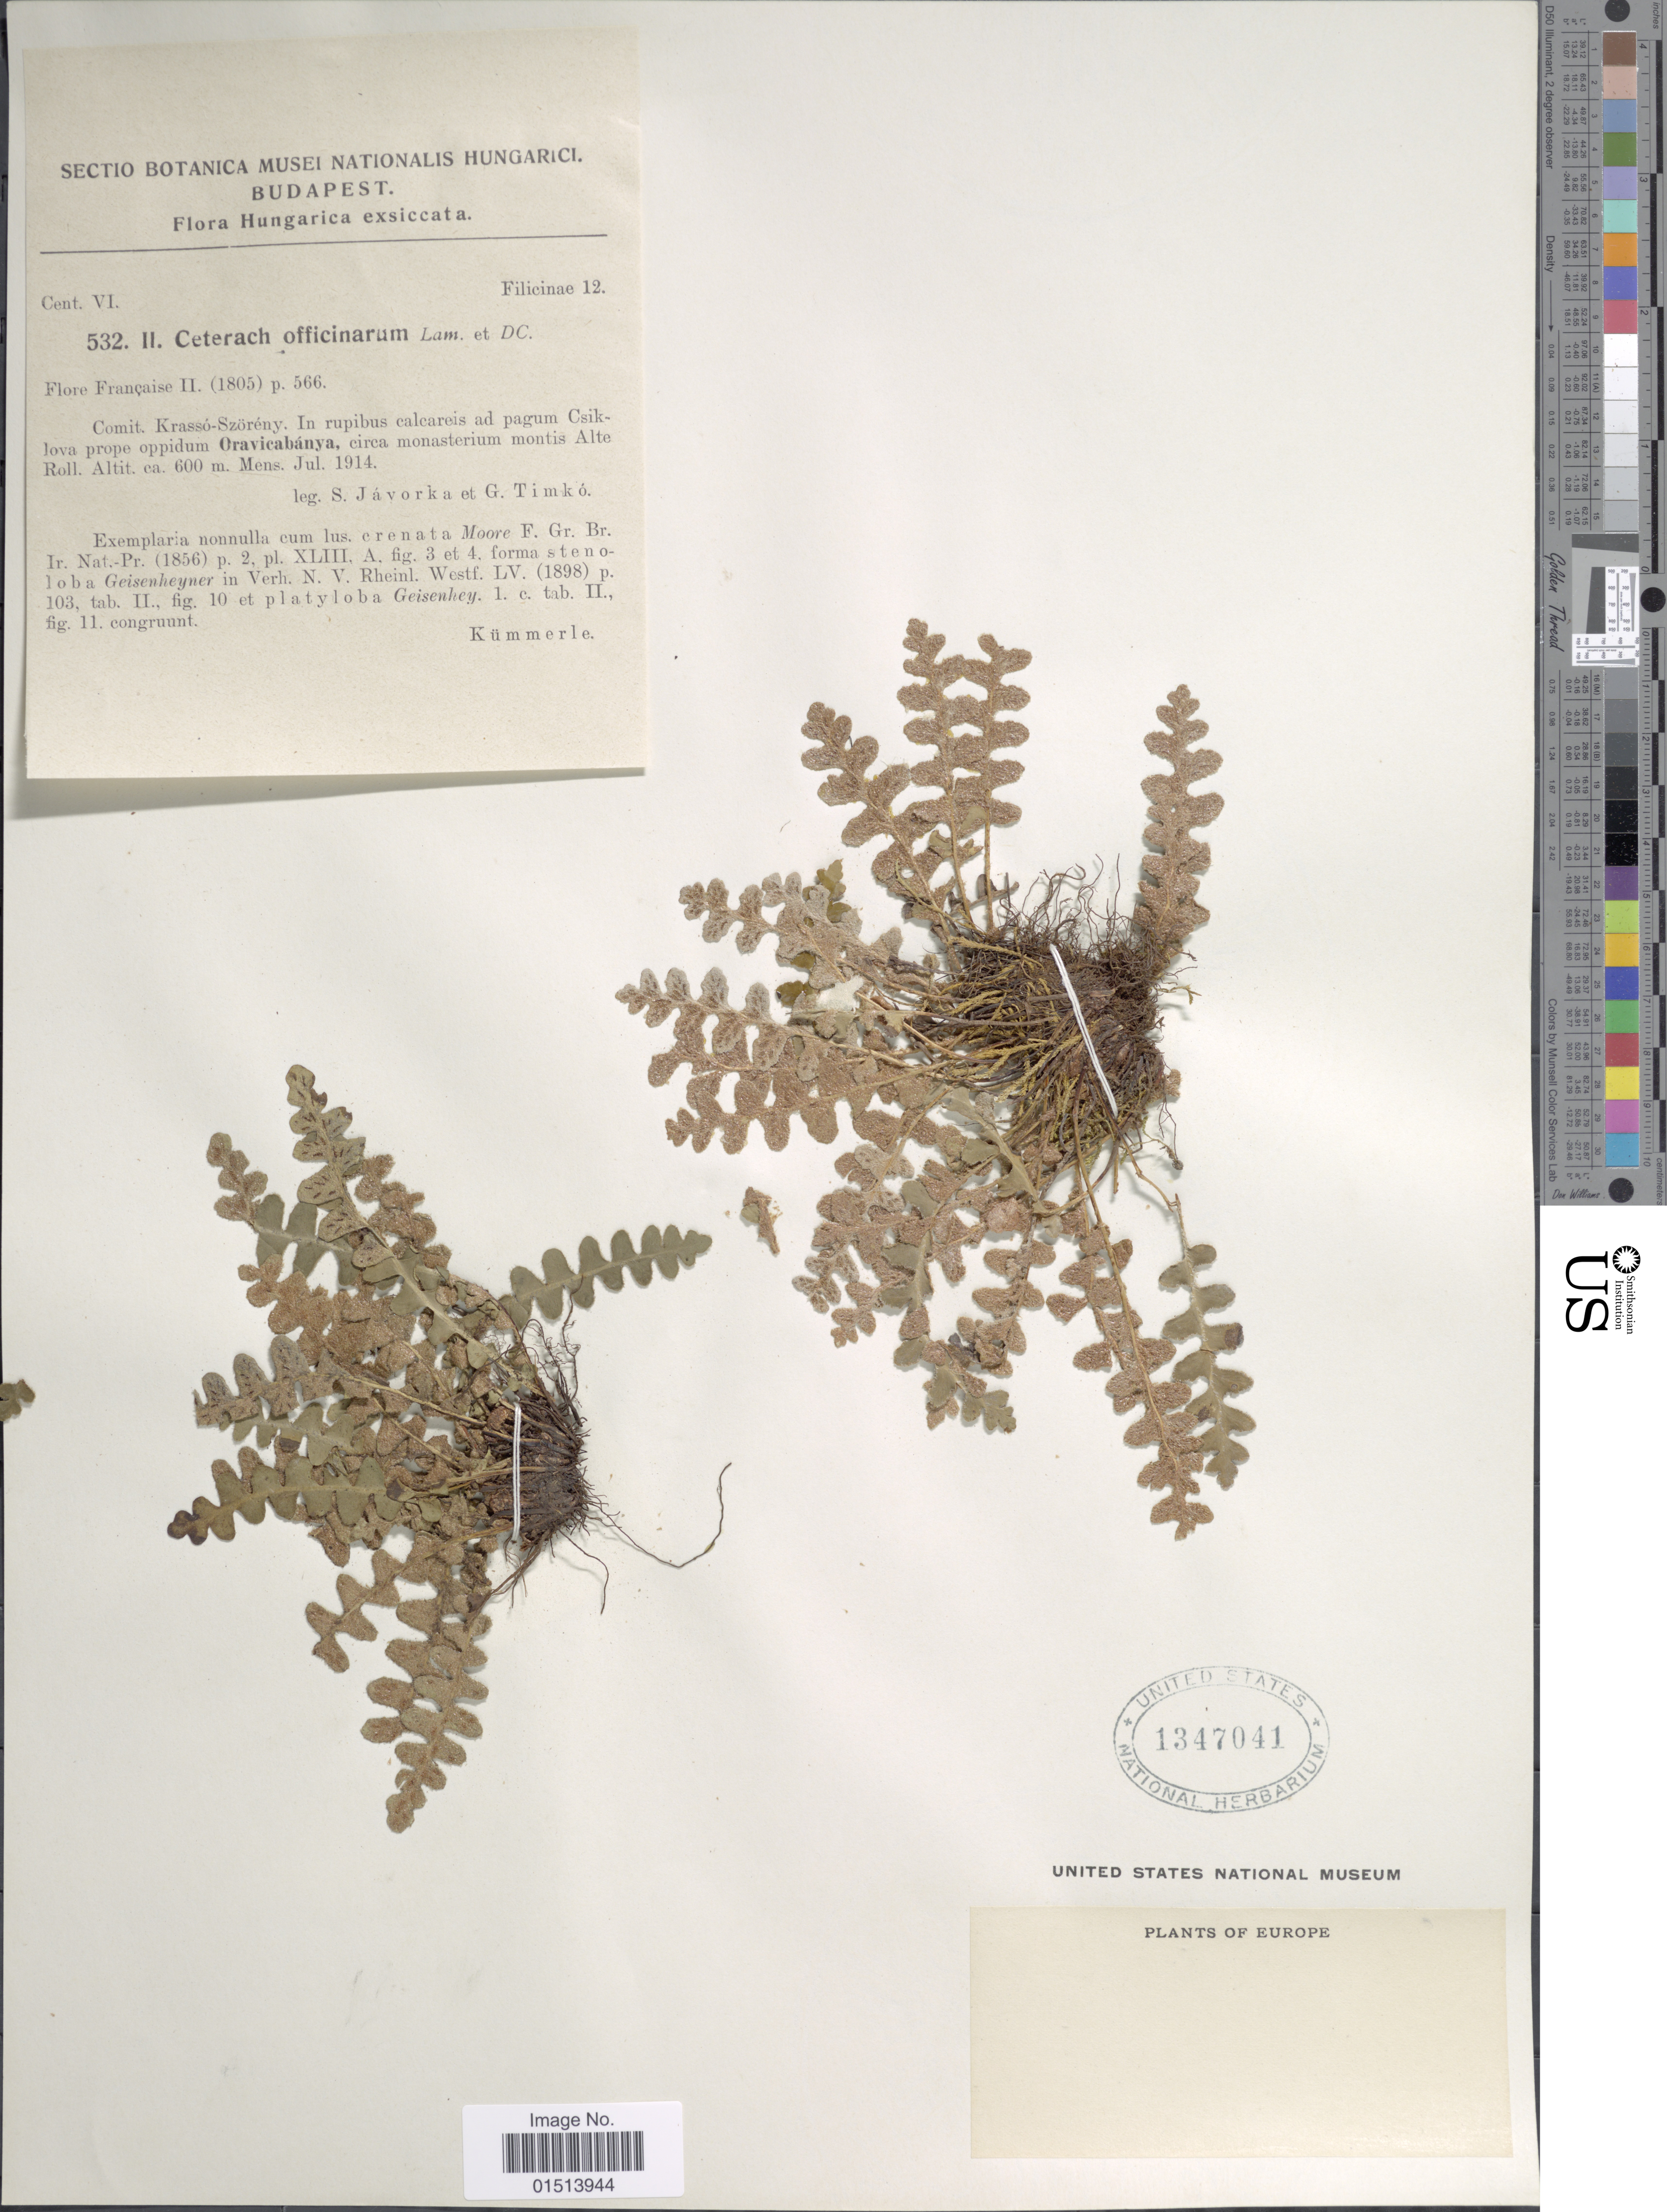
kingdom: Plantae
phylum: Tracheophyta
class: Polypodiopsida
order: Polypodiales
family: Aspleniaceae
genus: Asplenium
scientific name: Asplenium officinarum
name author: DC.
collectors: S. Javorka & G. Timko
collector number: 532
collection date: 1914-07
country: Hungary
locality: Hungarica, Krasso-szoreny, in rupibus calcareis ad pagum Csiklova prope oppidum Oravicabanya, circa monasterium montis alte Roll [interpreted]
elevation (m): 600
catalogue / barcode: US 1347041